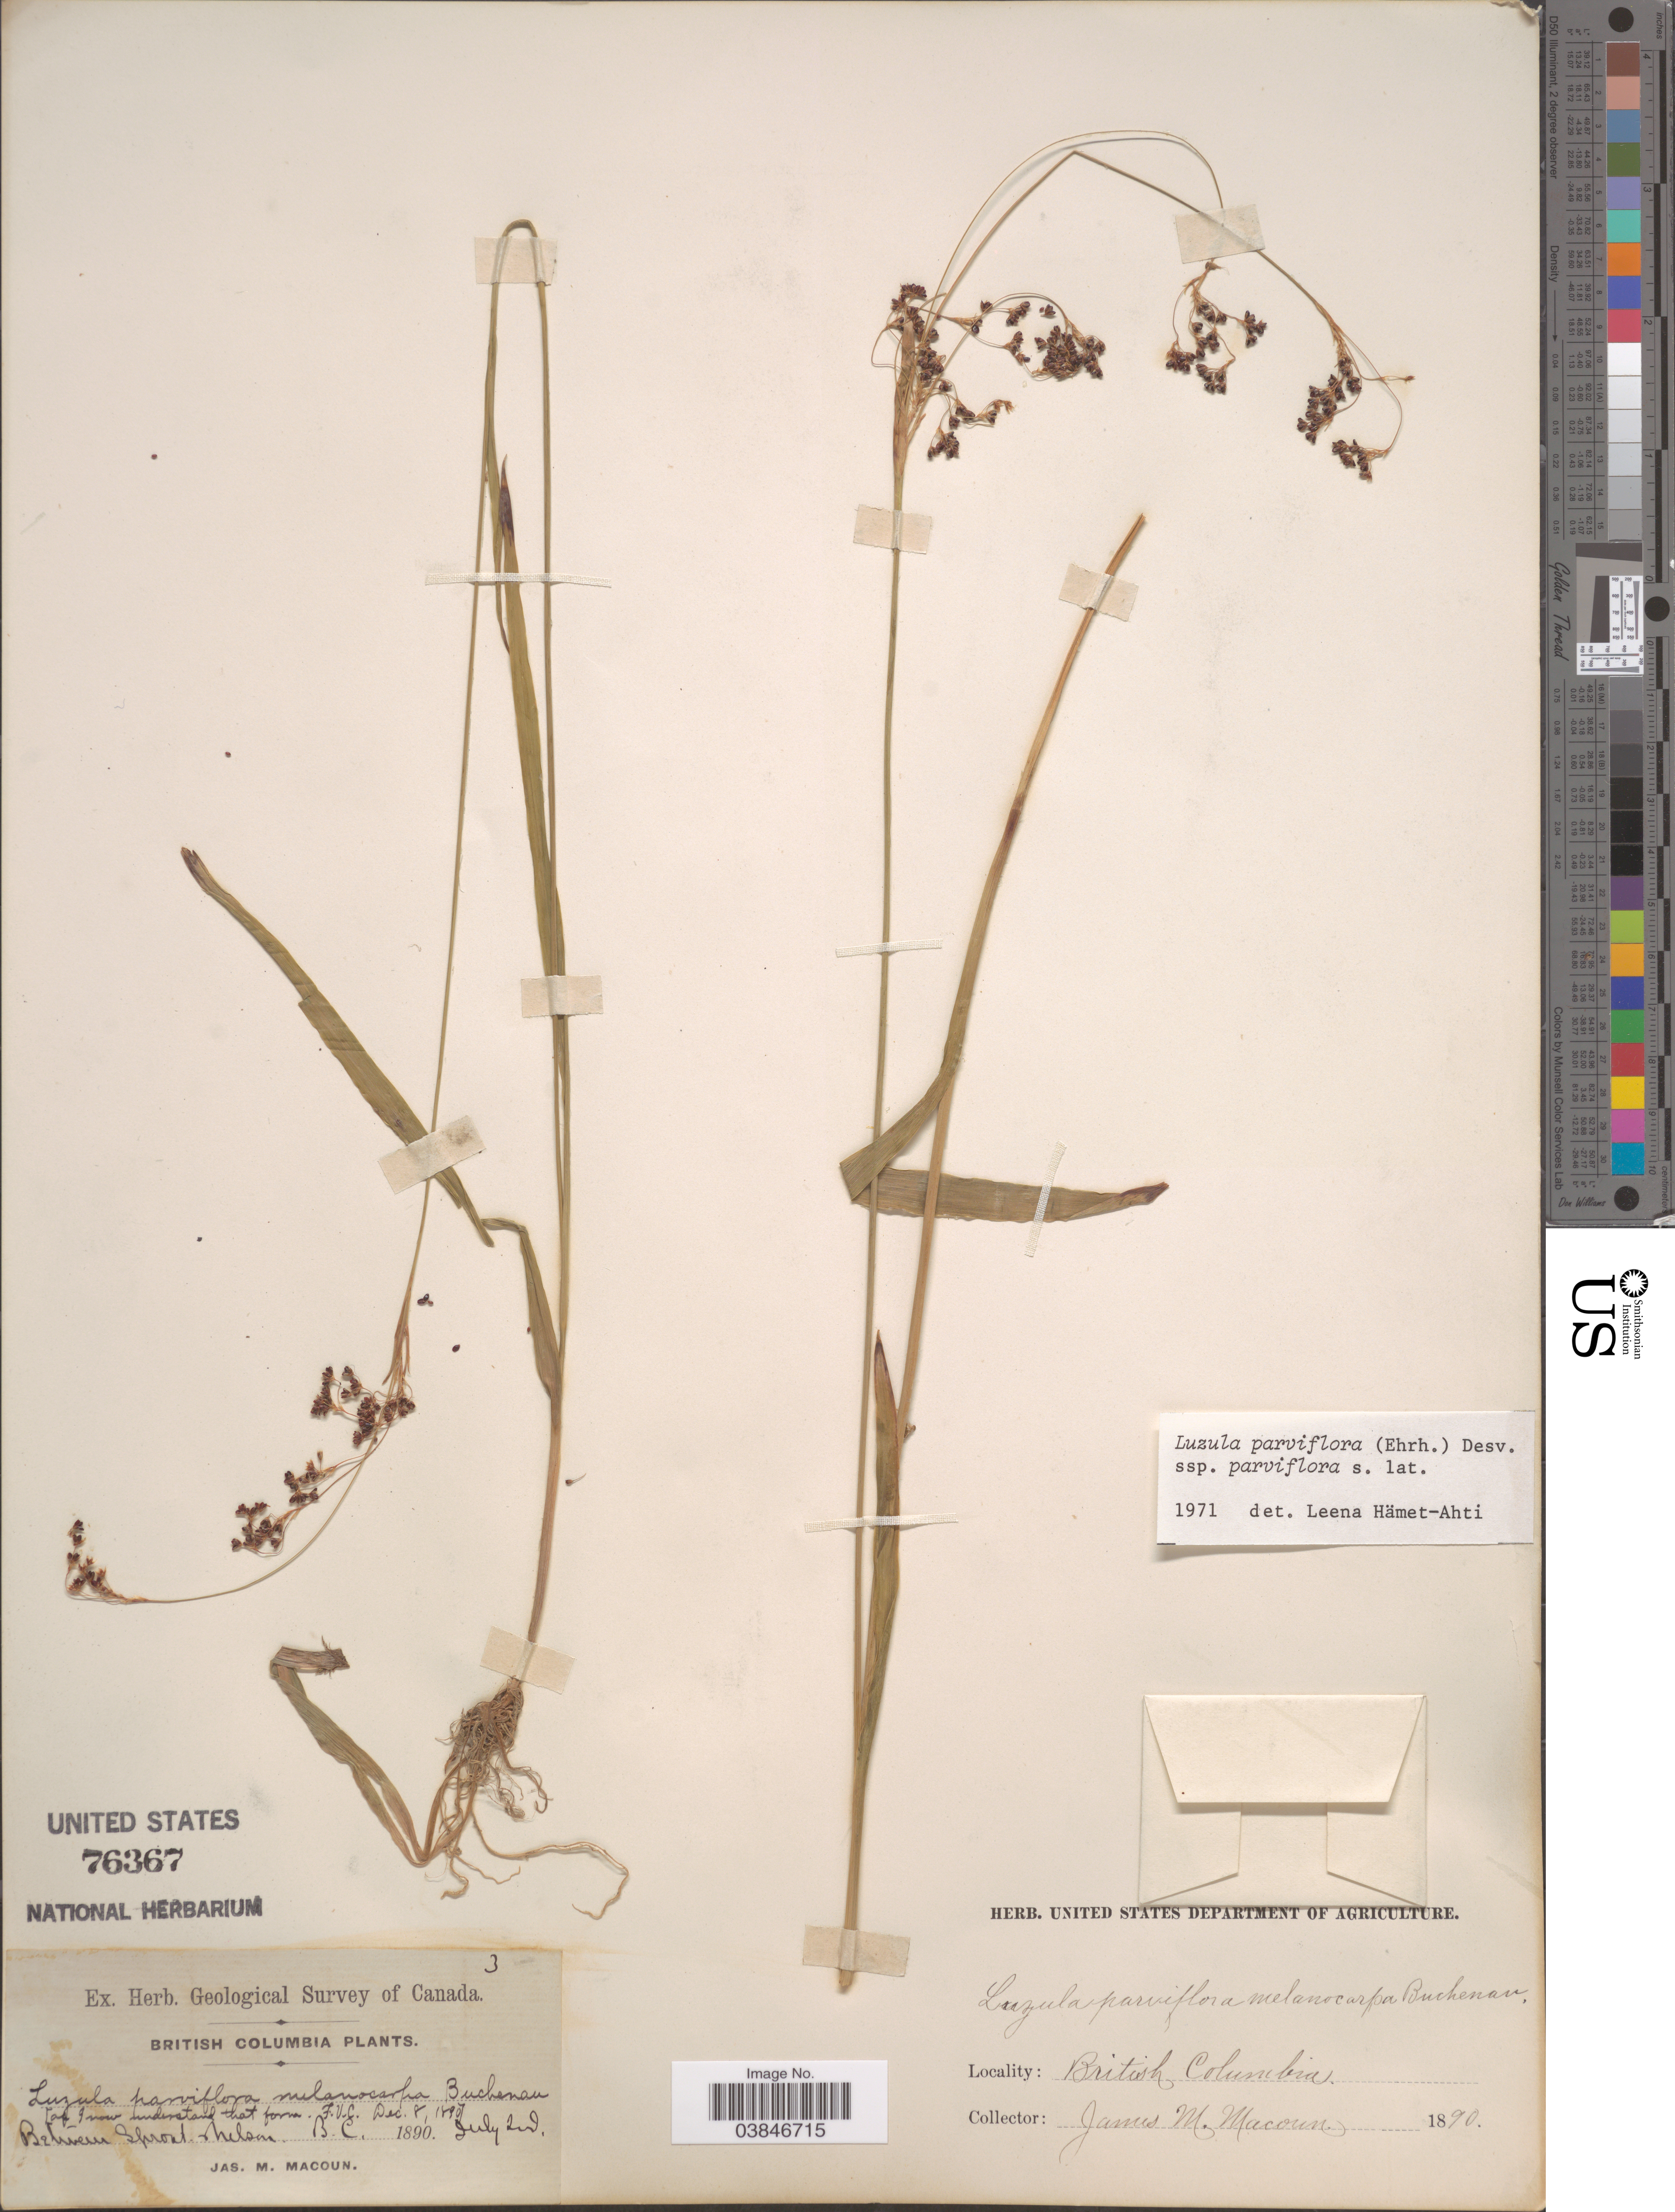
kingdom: Plantae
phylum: Tracheophyta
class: Liliopsida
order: Poales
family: Juncaceae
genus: Luzula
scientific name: Luzula parviflora subsp. parviflora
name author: (Ehrh.) Desv.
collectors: J. M. Macoun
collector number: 3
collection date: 1890-07-02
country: Canada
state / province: British Columbia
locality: Between Sproat & Nelson.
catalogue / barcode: US 76367